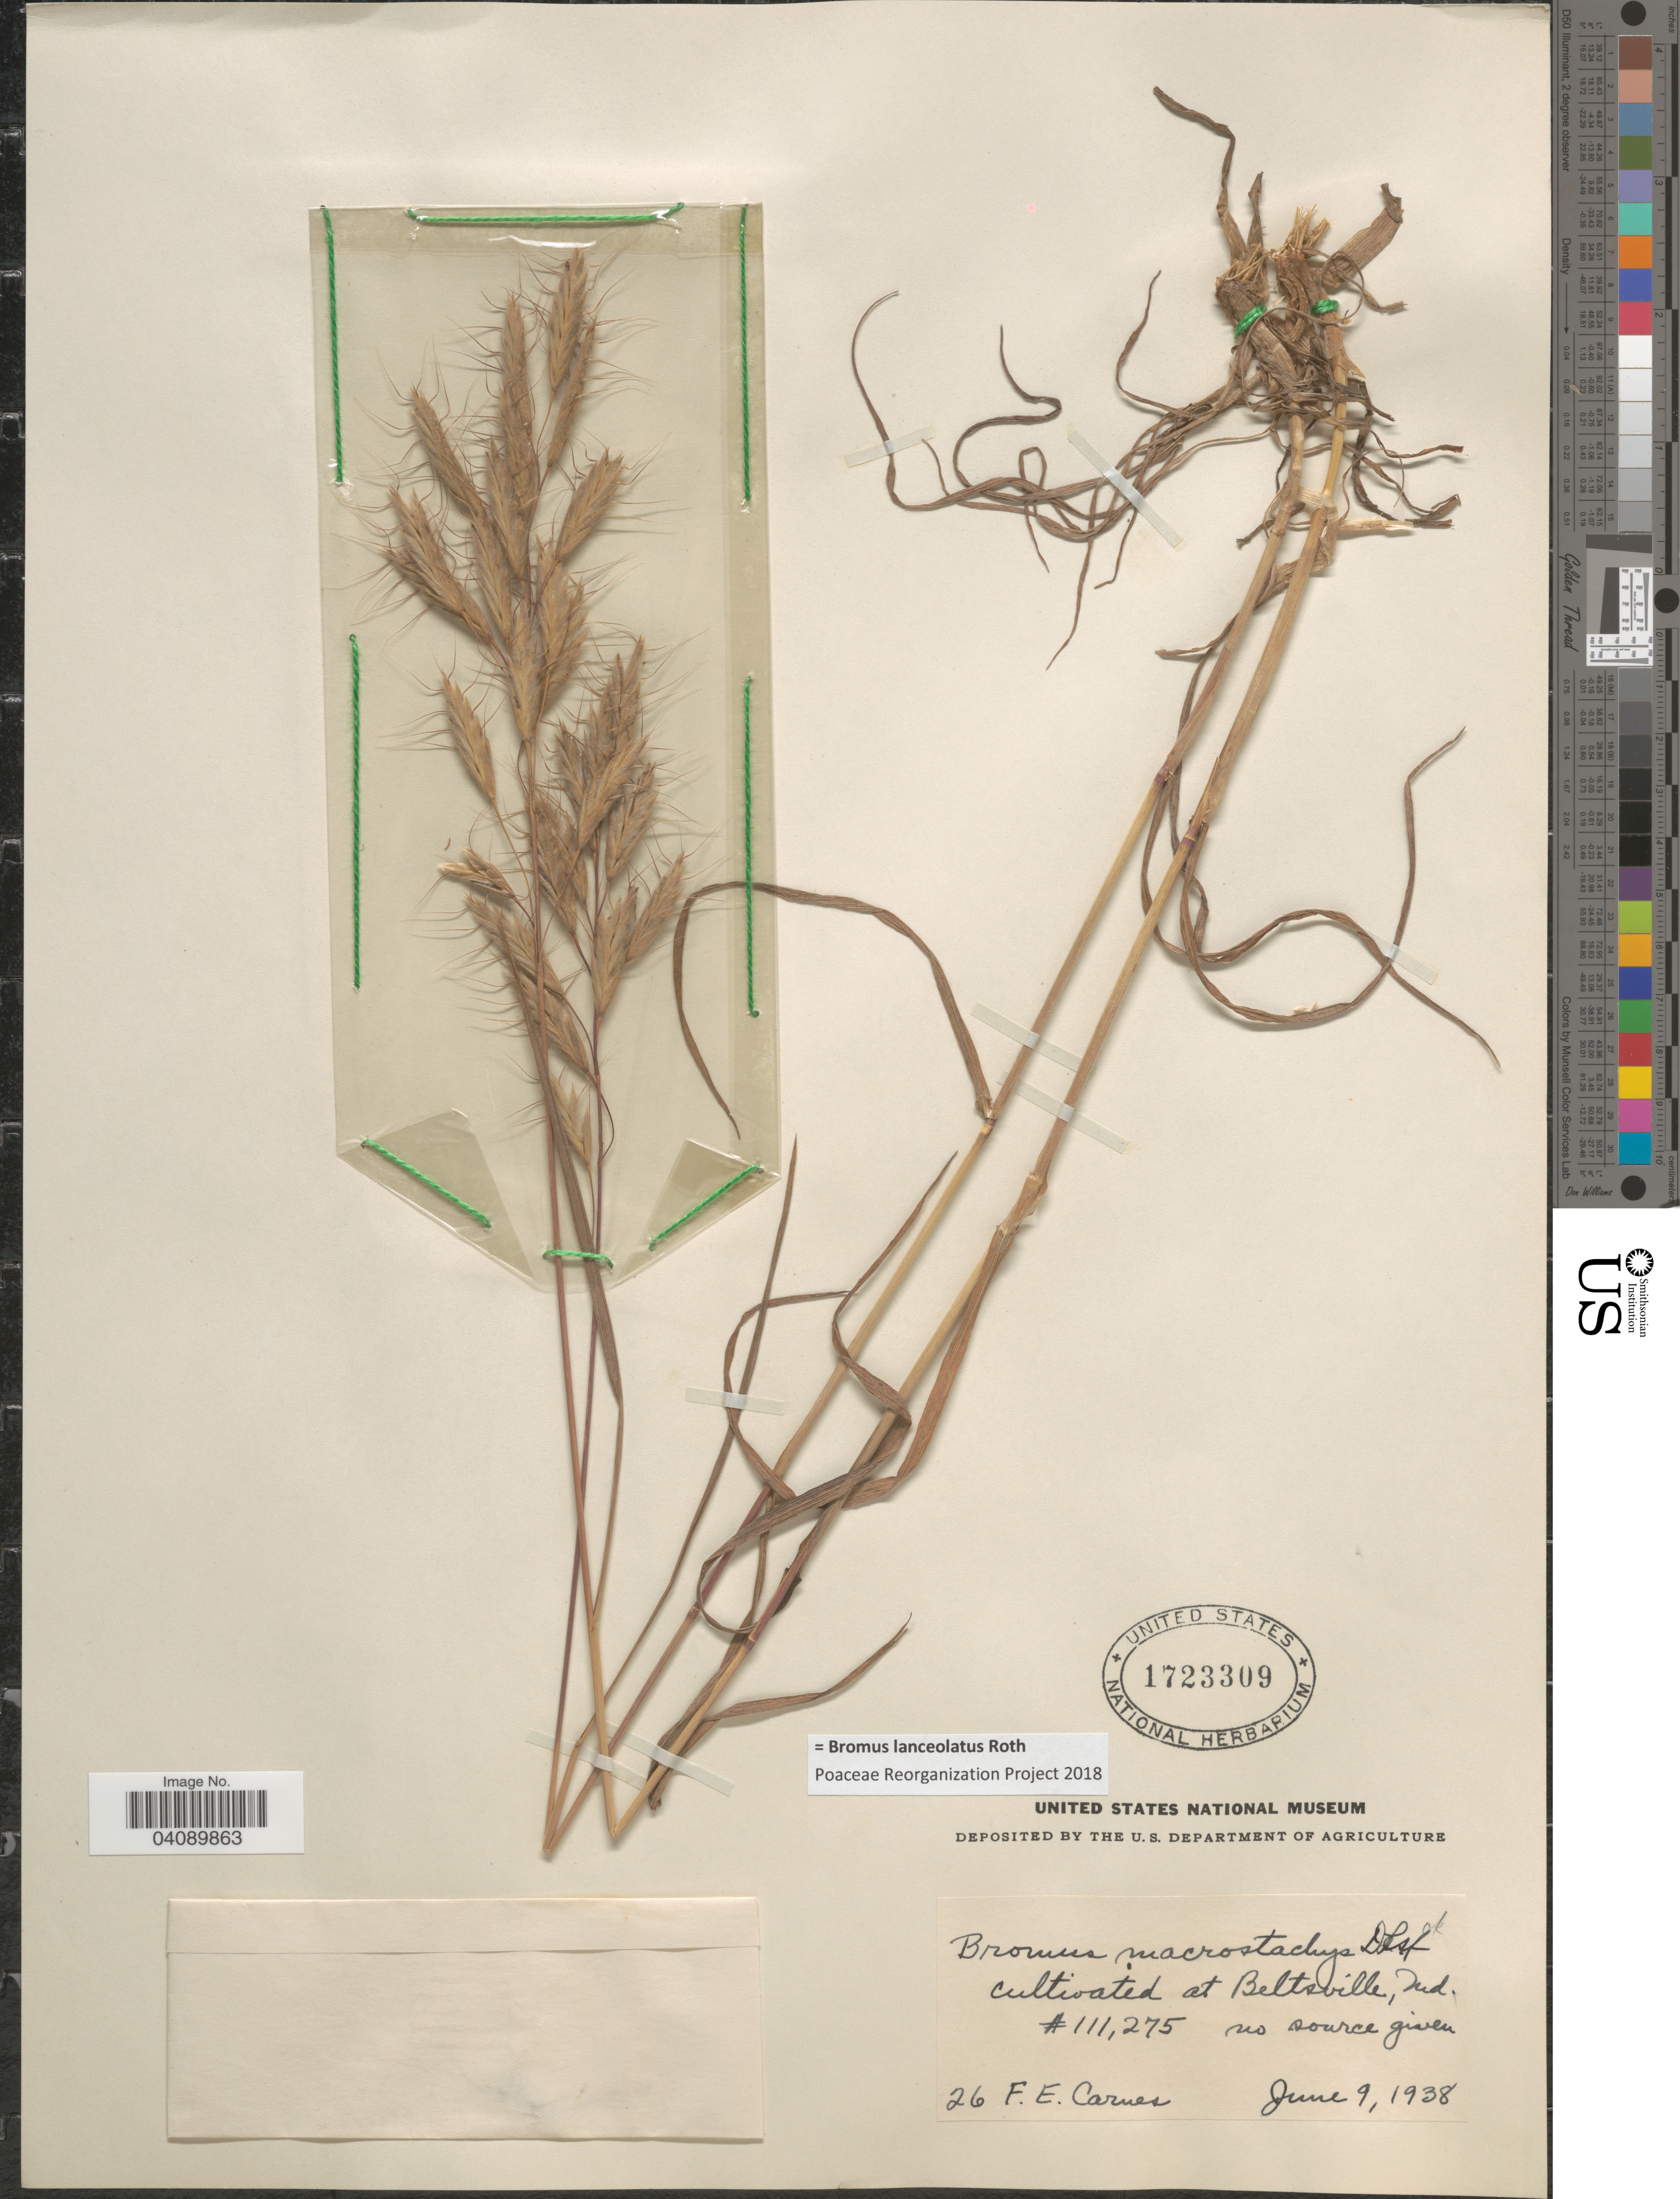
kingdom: Plantae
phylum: Tracheophyta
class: Liliopsida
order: Poales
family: Poaceae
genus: Bromus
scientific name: Bromus lanceolatus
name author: Roth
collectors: F. Carnes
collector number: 26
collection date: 1938-06-09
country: United States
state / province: Maryland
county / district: Prince George's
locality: Beltsville.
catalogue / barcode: US 1723309